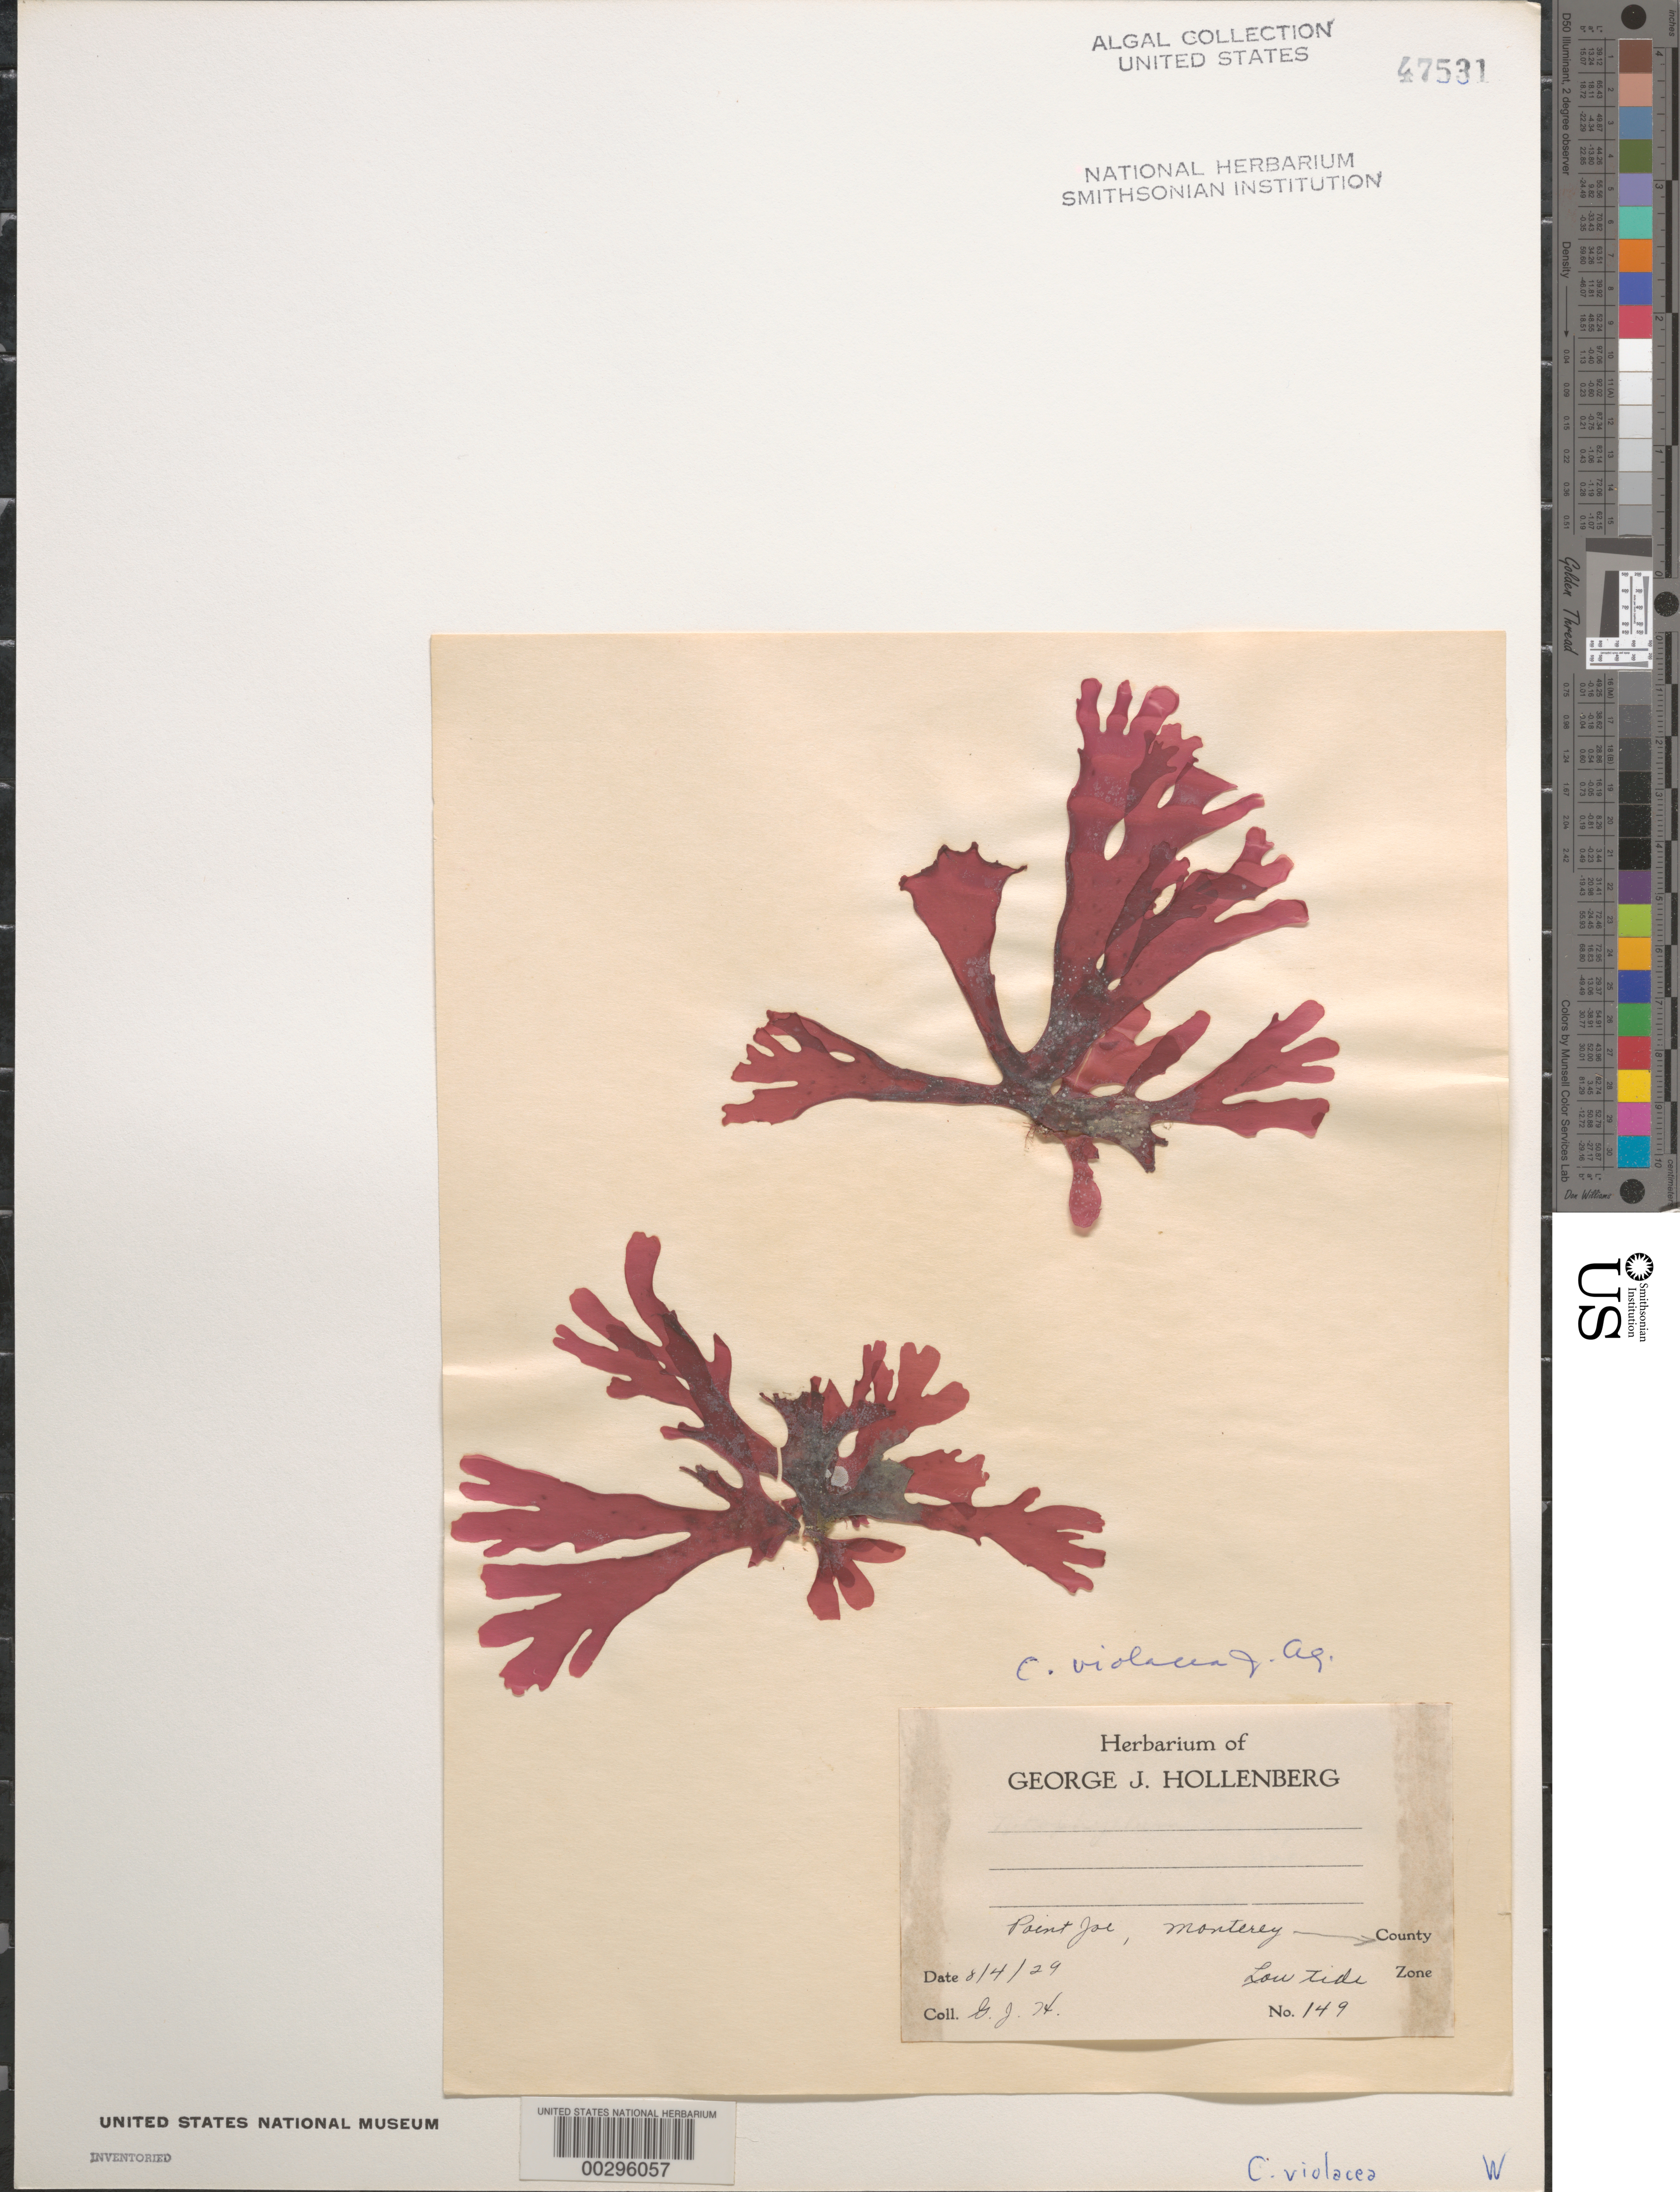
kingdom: Plantae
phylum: Rhodophyta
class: Florideophyceae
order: Gigartinales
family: Kallymeniaceae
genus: Callophyllis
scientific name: Callophyllis violacea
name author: J. Agardh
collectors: G. Hollenberg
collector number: GJH 149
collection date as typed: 04 Aug 1929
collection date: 1929-08-04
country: United States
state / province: California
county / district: Monterey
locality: Point Joe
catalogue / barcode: US 47531